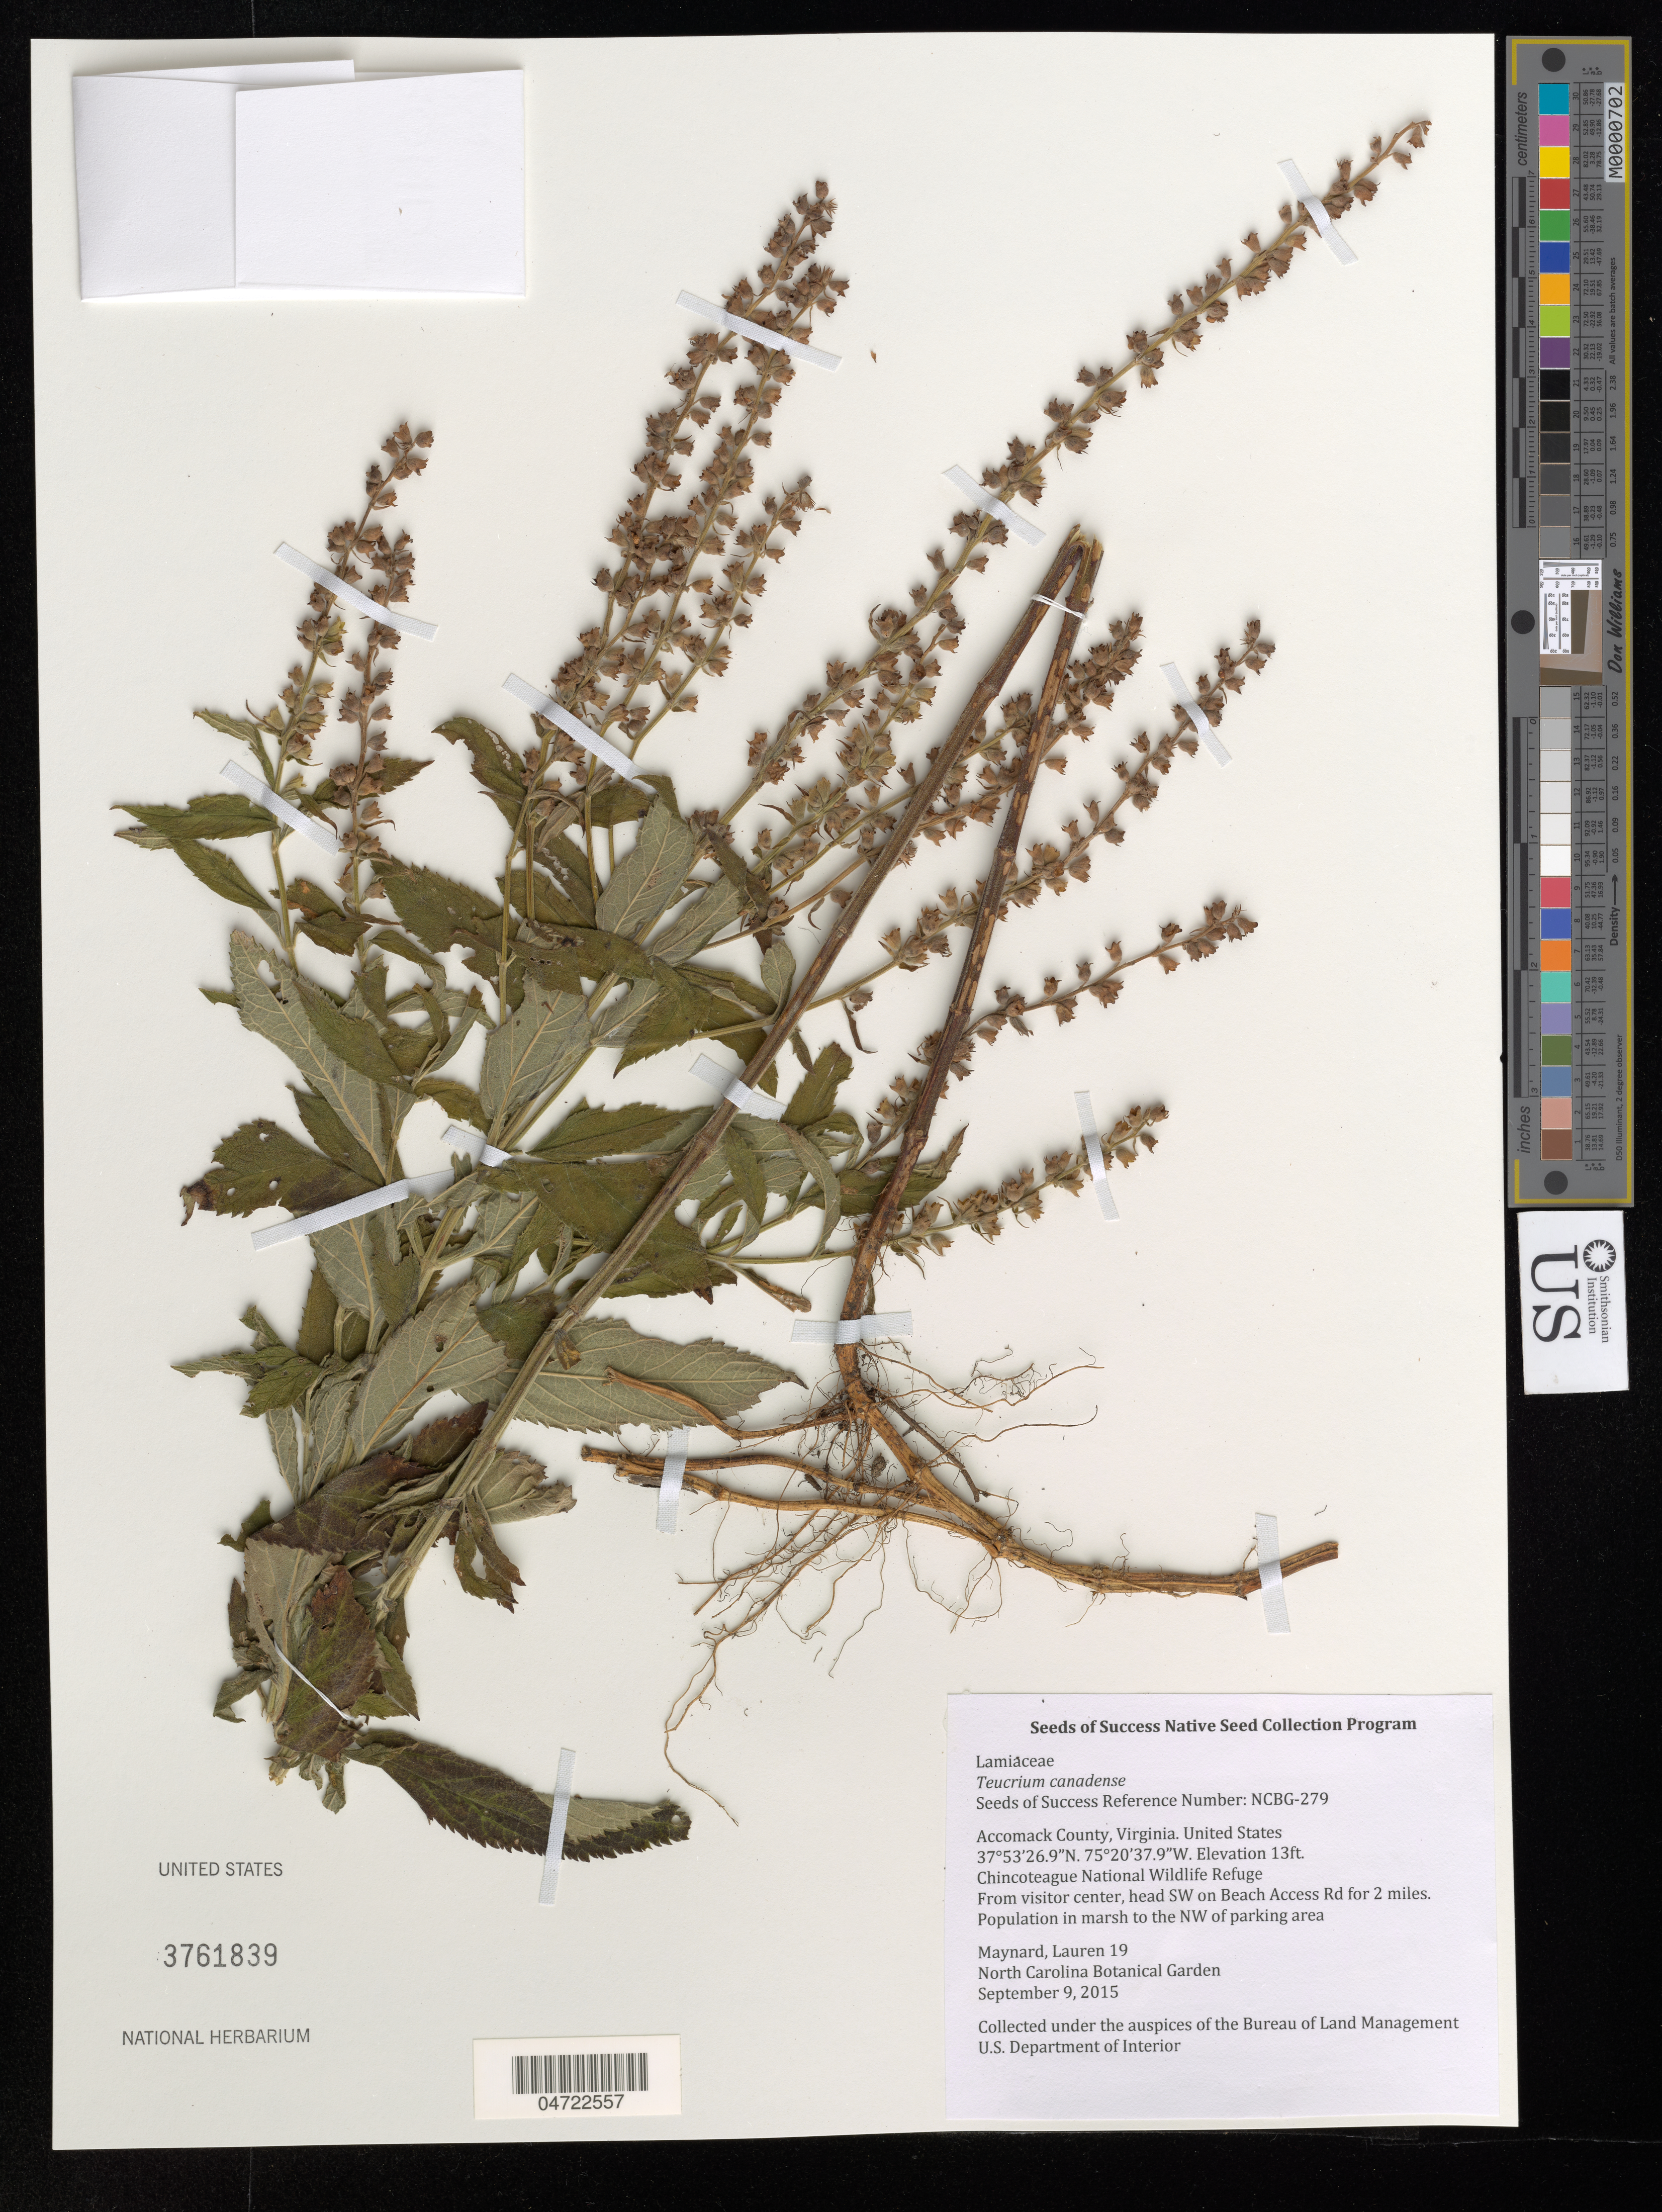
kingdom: Plantae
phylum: Tracheophyta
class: Magnoliopsida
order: Lamiales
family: Lamiaceae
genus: Teucrium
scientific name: Teucrium canadense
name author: L.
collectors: L. Maynard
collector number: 19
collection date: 2015-09-09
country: United States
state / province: Virginia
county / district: Accomack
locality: Chincoteague National Wildlife Refuge From visitor center, head SW on Beach Access Rd for 2 miles. Population in marsh to the NW of parking area.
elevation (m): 4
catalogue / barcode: US 3761839